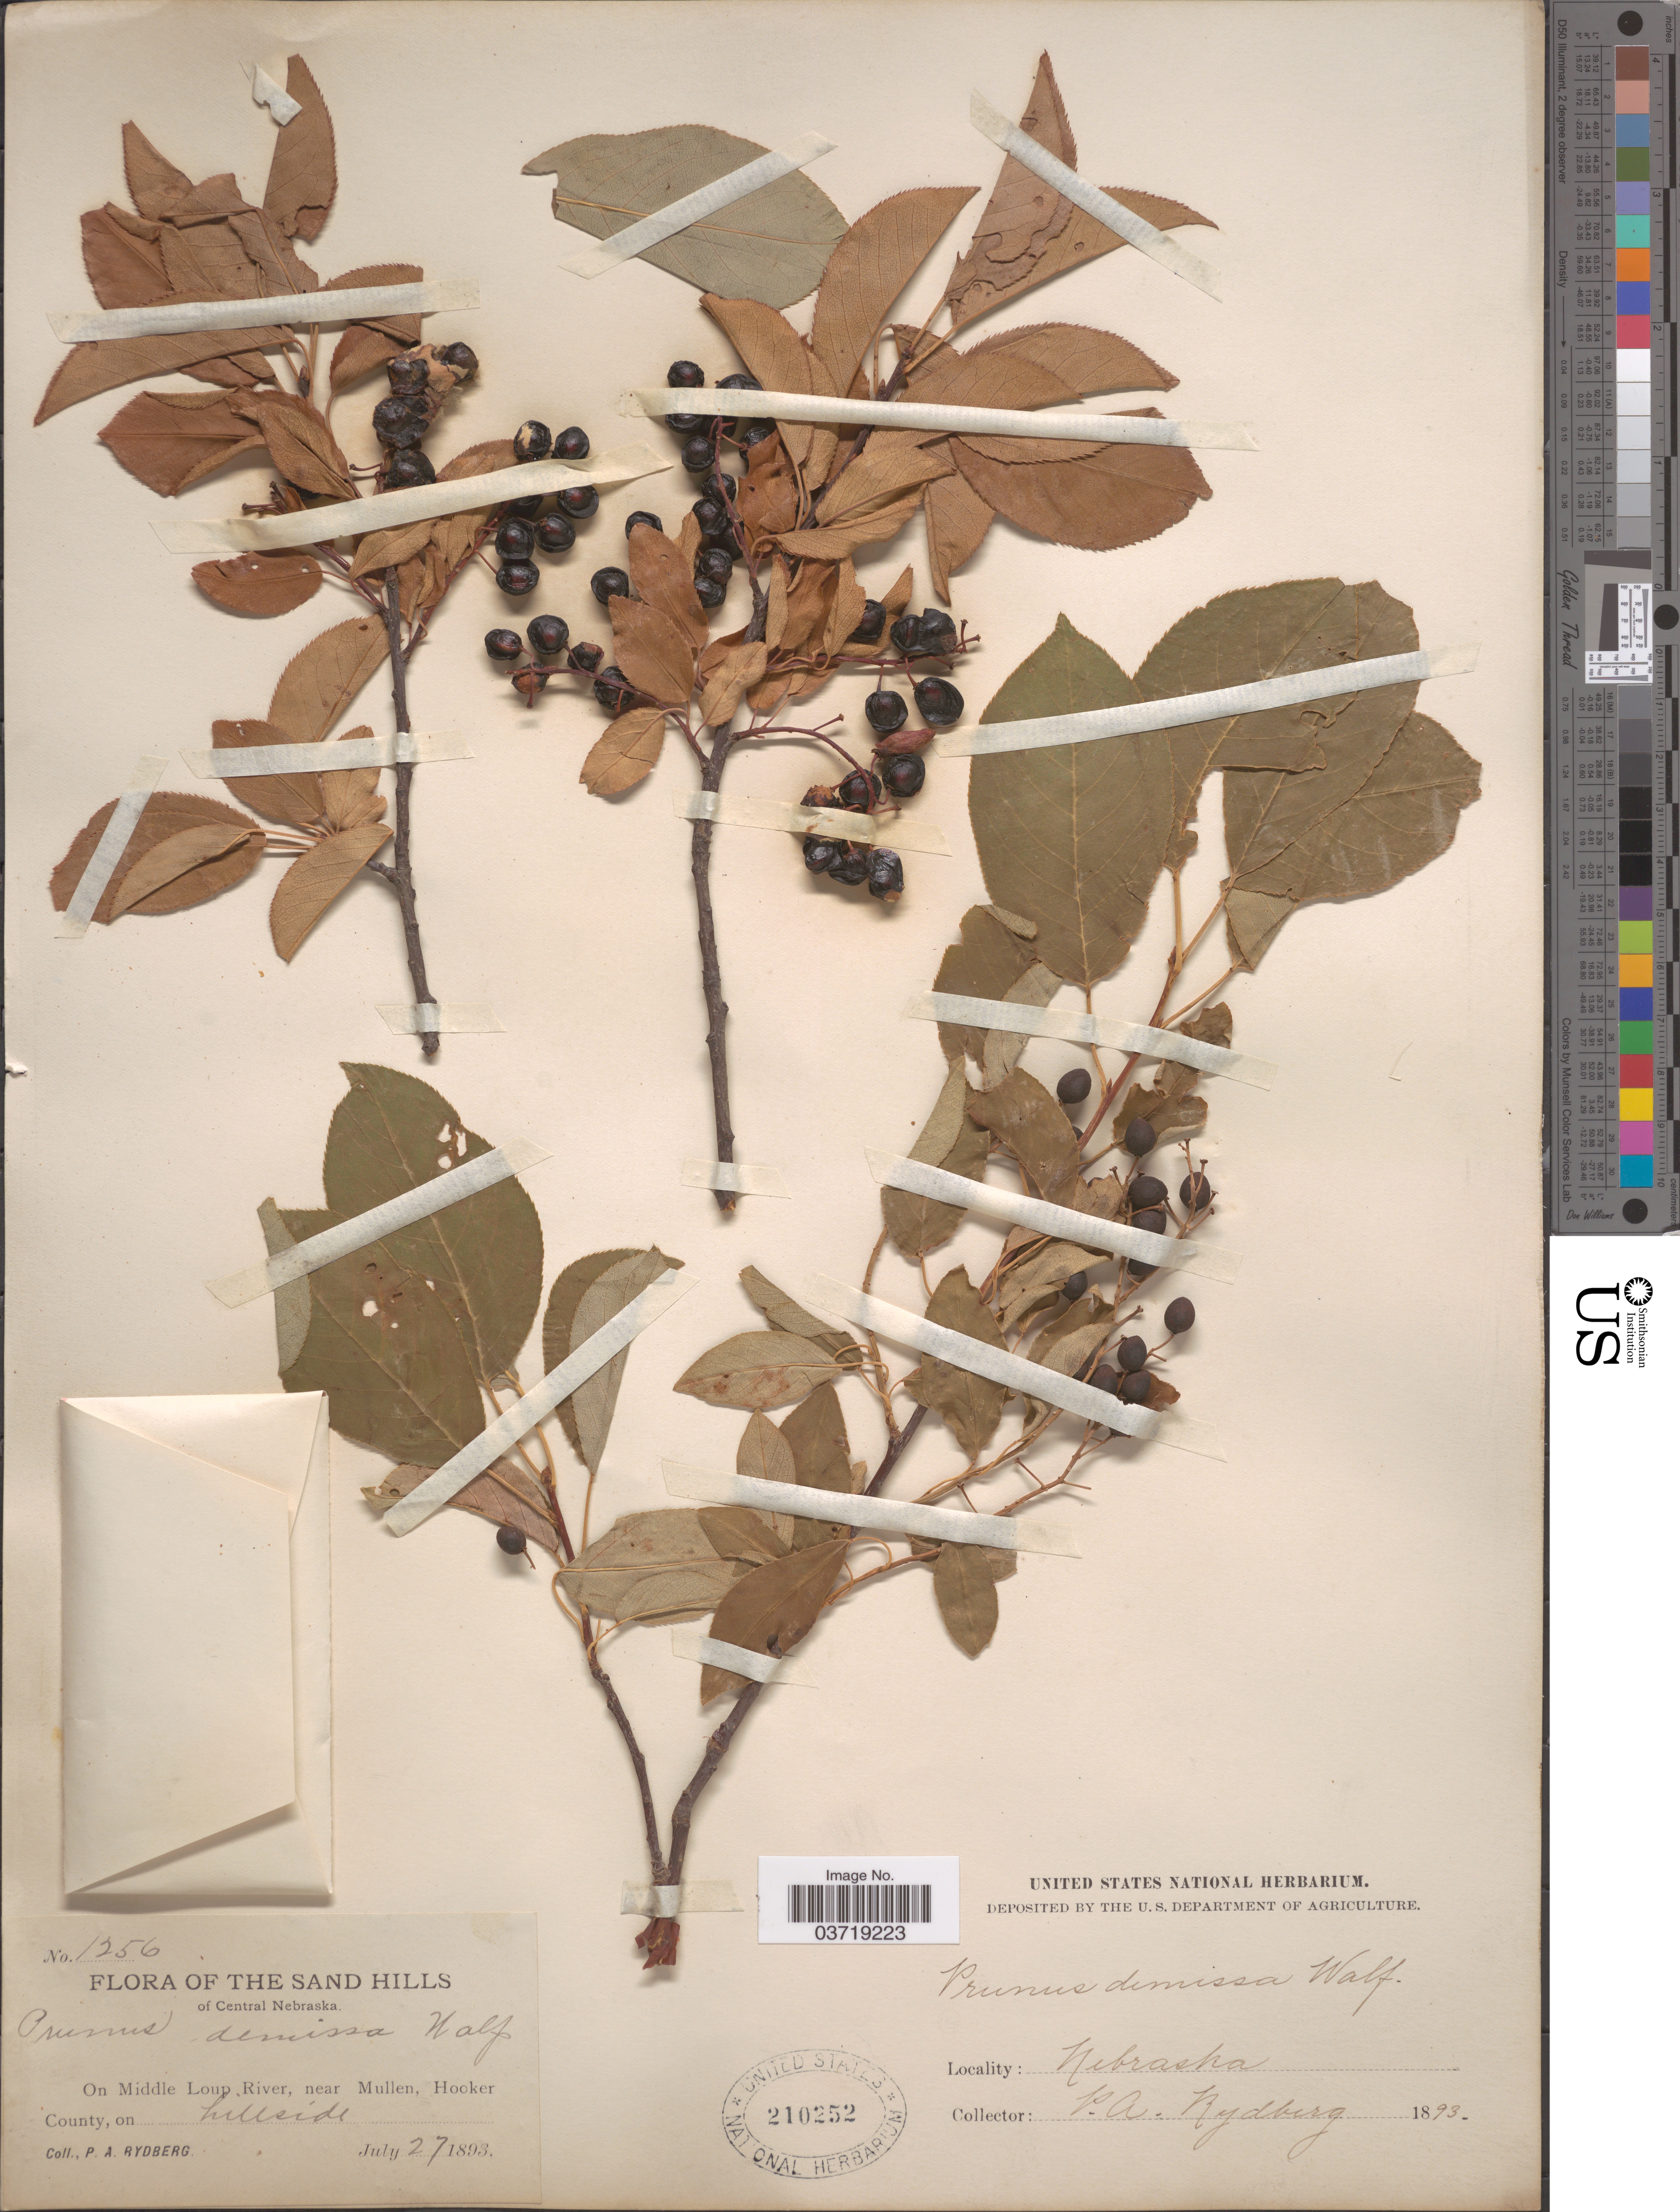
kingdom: Plantae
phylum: Tracheophyta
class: Magnoliopsida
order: Rosales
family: Rosaceae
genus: Prunus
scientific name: Prunus virginiana var. demissa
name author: (Nutt.) Torr.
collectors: P. A. Rydberg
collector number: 1256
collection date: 1893-07-27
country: United States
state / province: Nebraska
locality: The Sand Hills of Central Nebraska. On Midlle Loup River, near Mullen, Hooker County, on hillside.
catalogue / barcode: US 210252